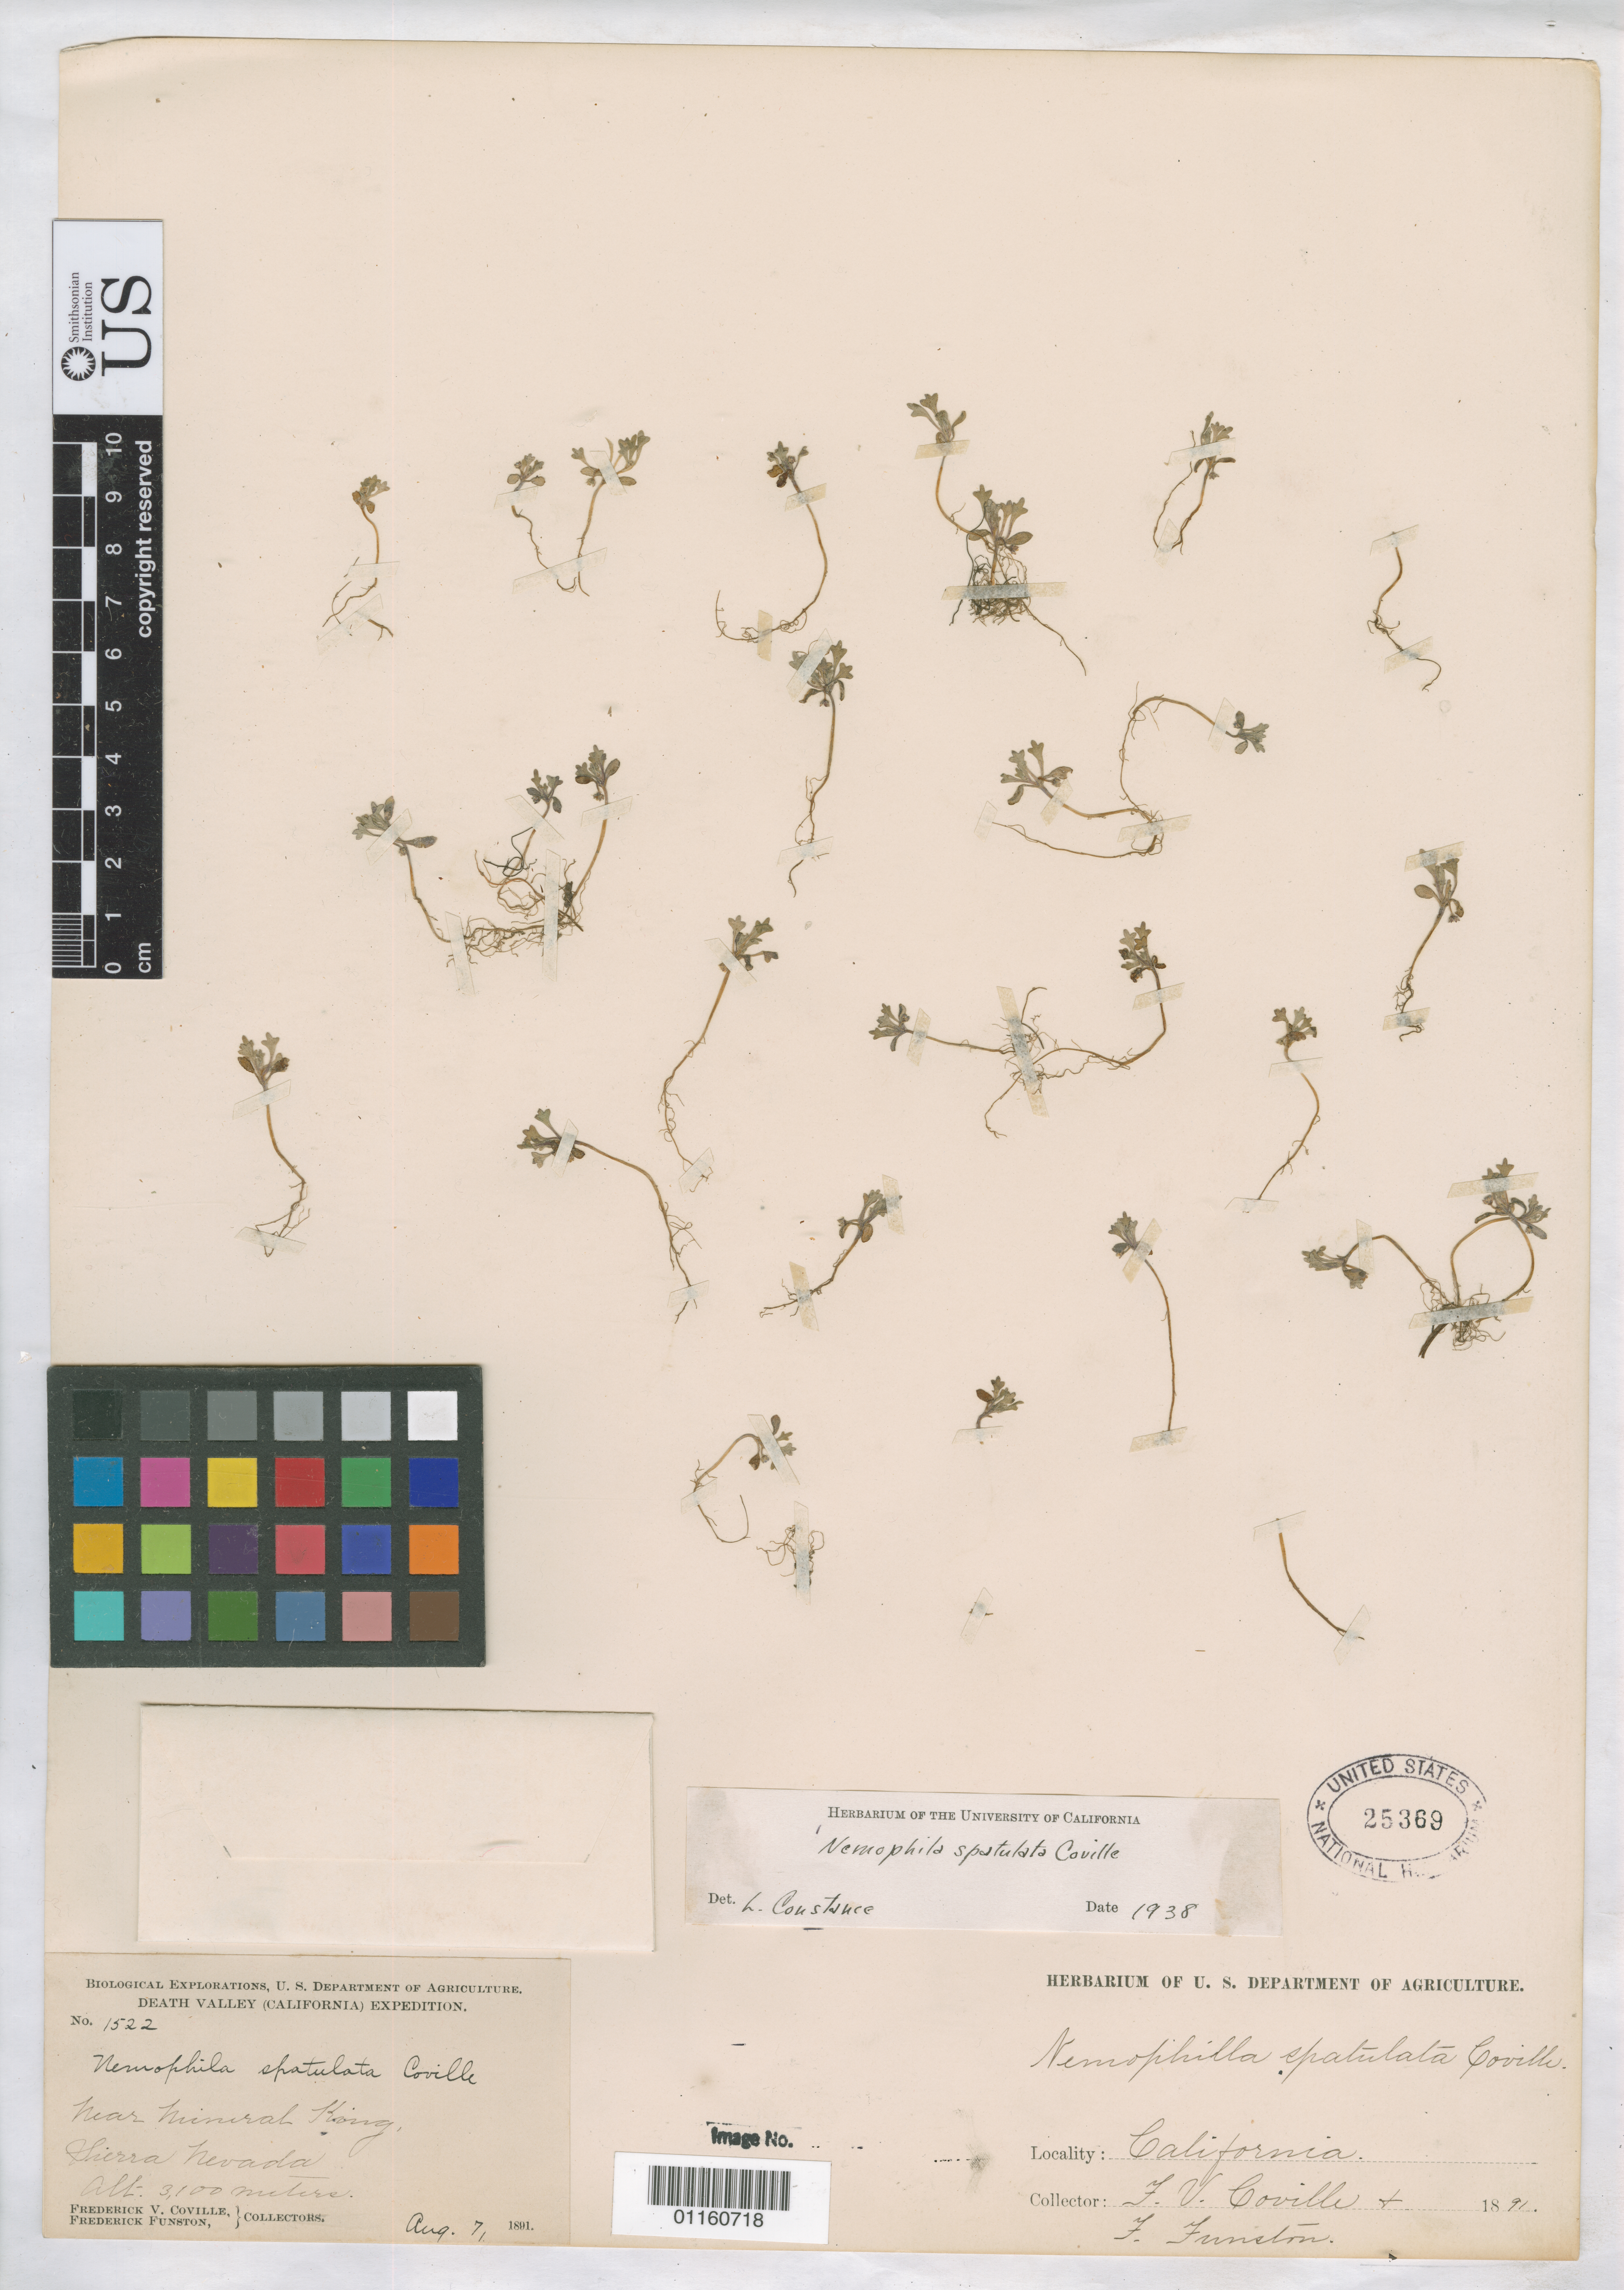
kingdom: Plantae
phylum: Tracheophyta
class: Magnoliopsida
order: Boraginales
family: Hydrophyllaceae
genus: Nemophila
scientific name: Nemophila spatulata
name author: Coville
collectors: F. V. Coville & F. Funston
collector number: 1522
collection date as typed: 7 Aug 1891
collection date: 1891-08-07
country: United States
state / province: California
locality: near Mineral King, Sierra Nevada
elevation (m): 3100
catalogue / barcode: US 25369